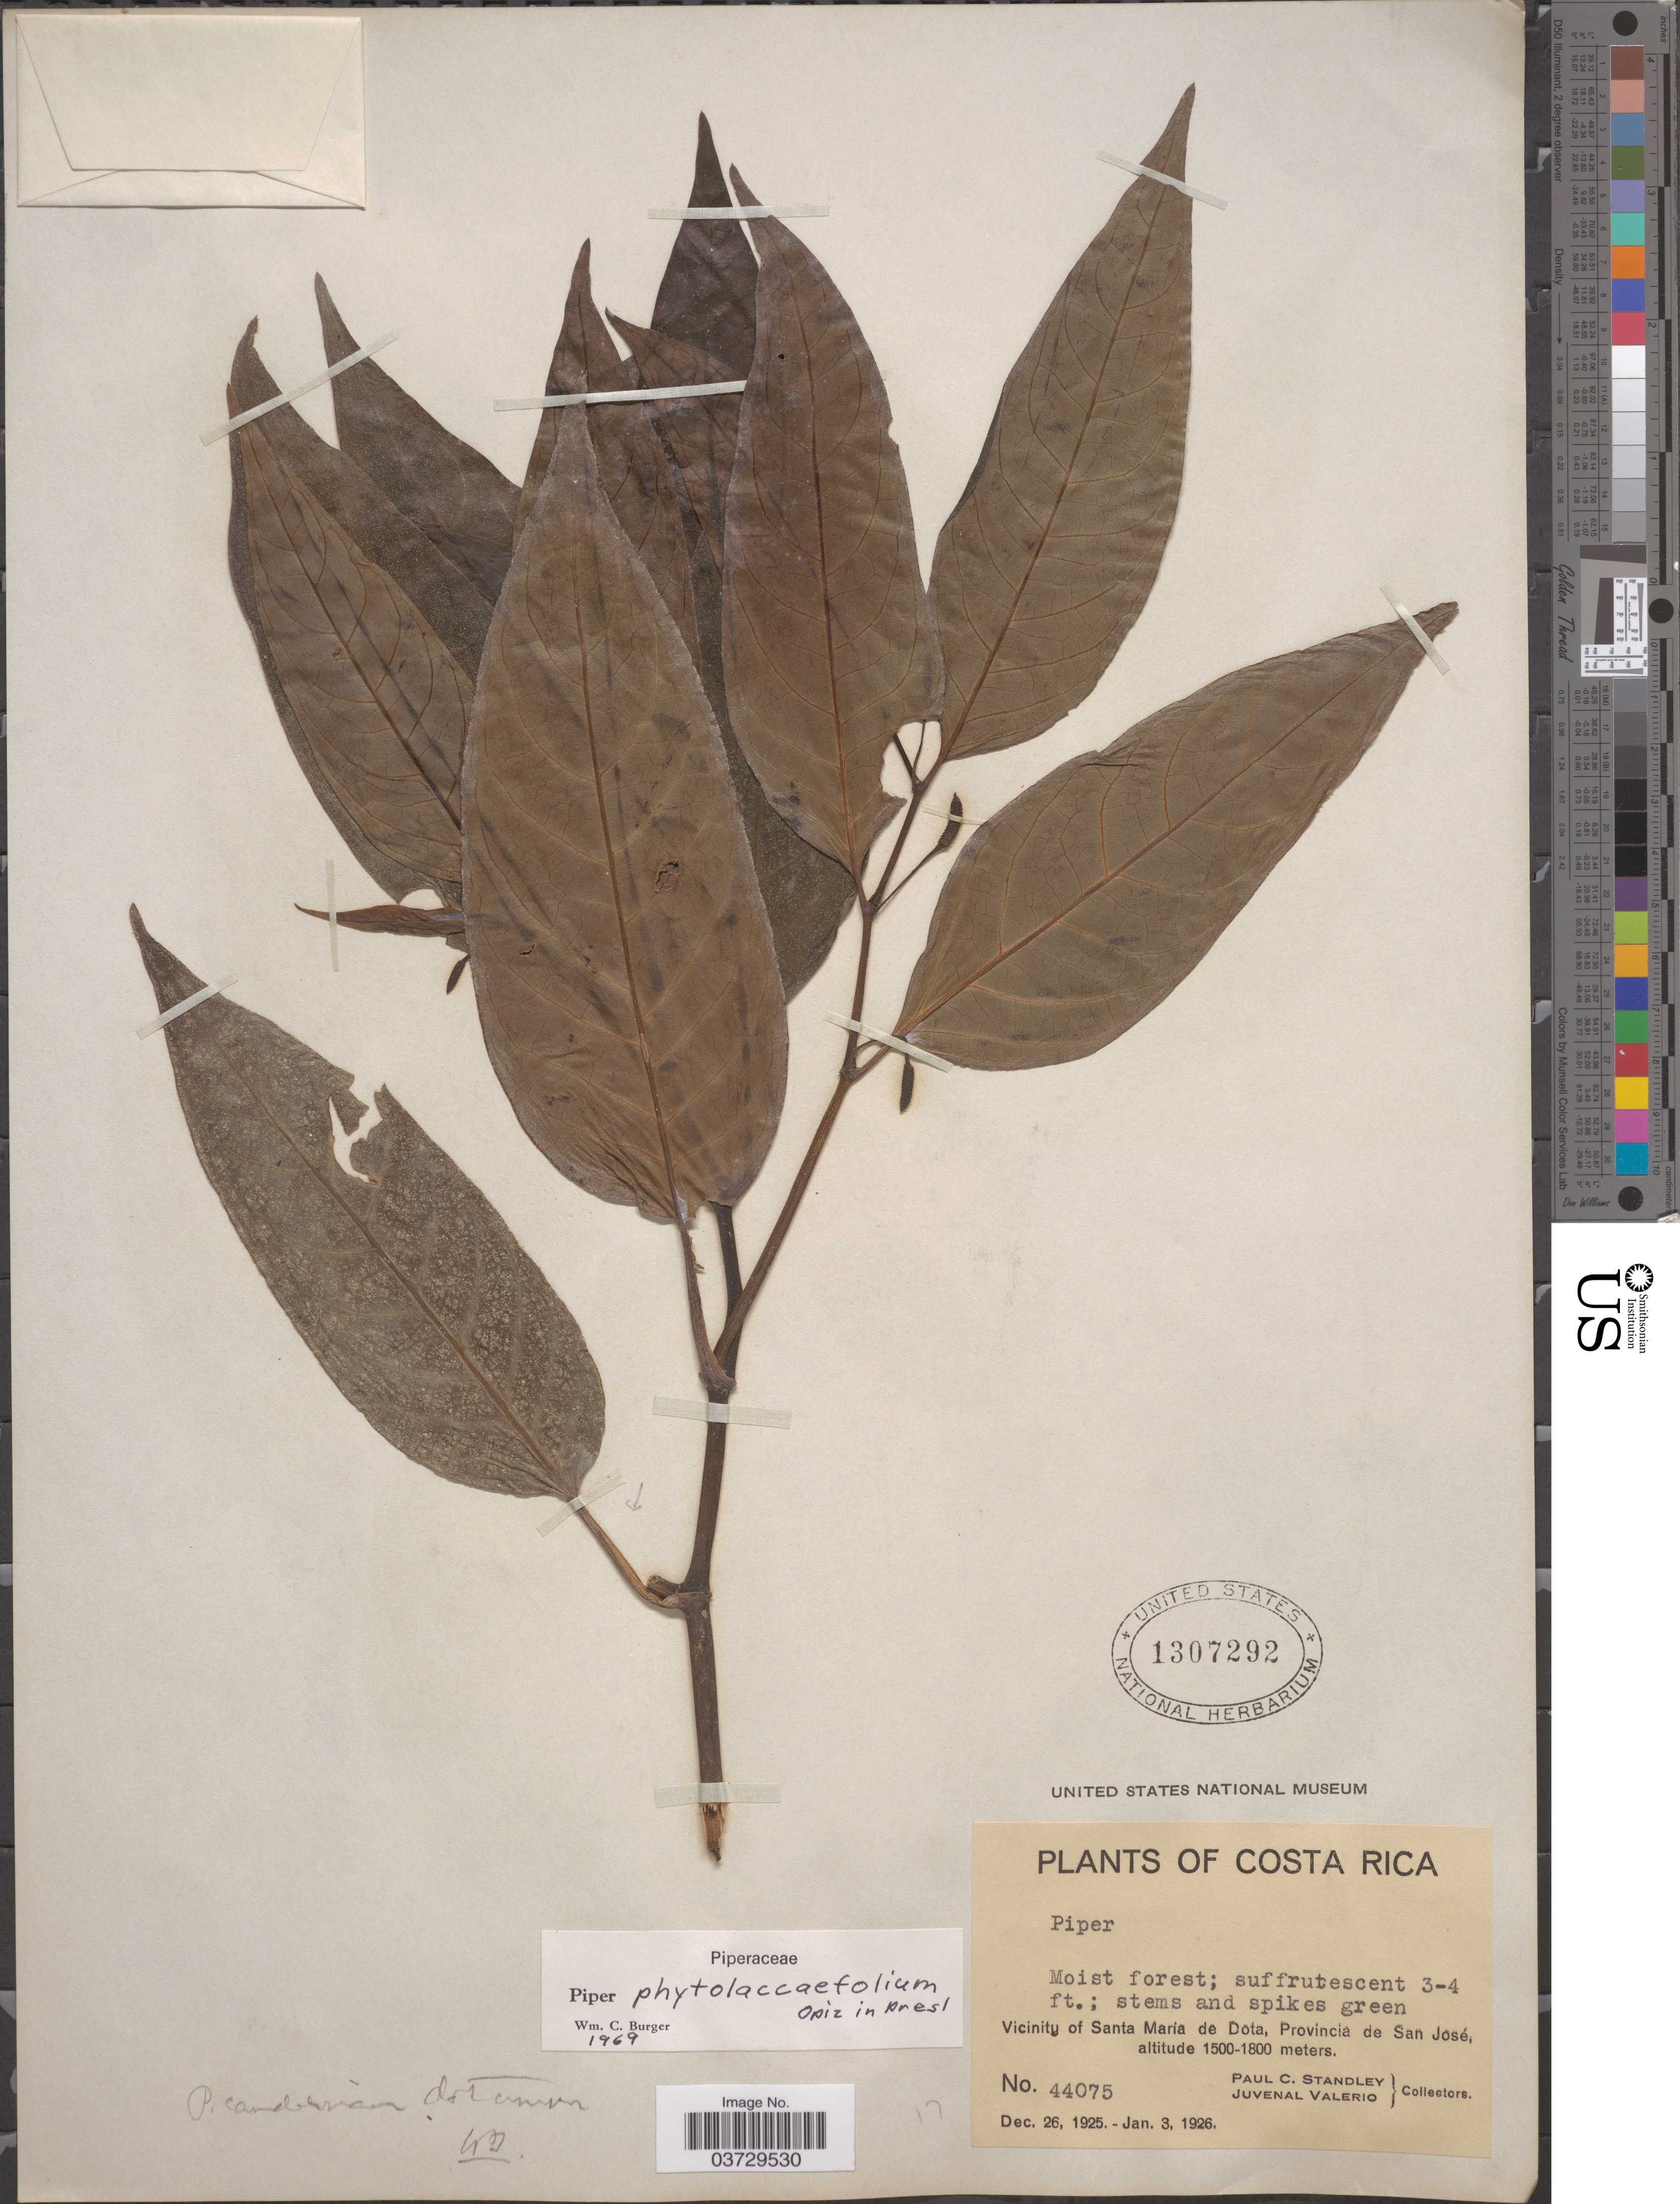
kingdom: Plantae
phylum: Tracheophyta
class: Magnoliopsida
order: Piperales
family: Piperaceae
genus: Piper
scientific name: Piper phytolaccifolium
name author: Opiz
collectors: P. C. Standley & J. Valerio R.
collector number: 44075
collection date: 1925-12-26/1926-01-03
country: Costa Rica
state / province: San José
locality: Vicinity of Santa María de Dota.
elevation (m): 1500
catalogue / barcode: US 1307292